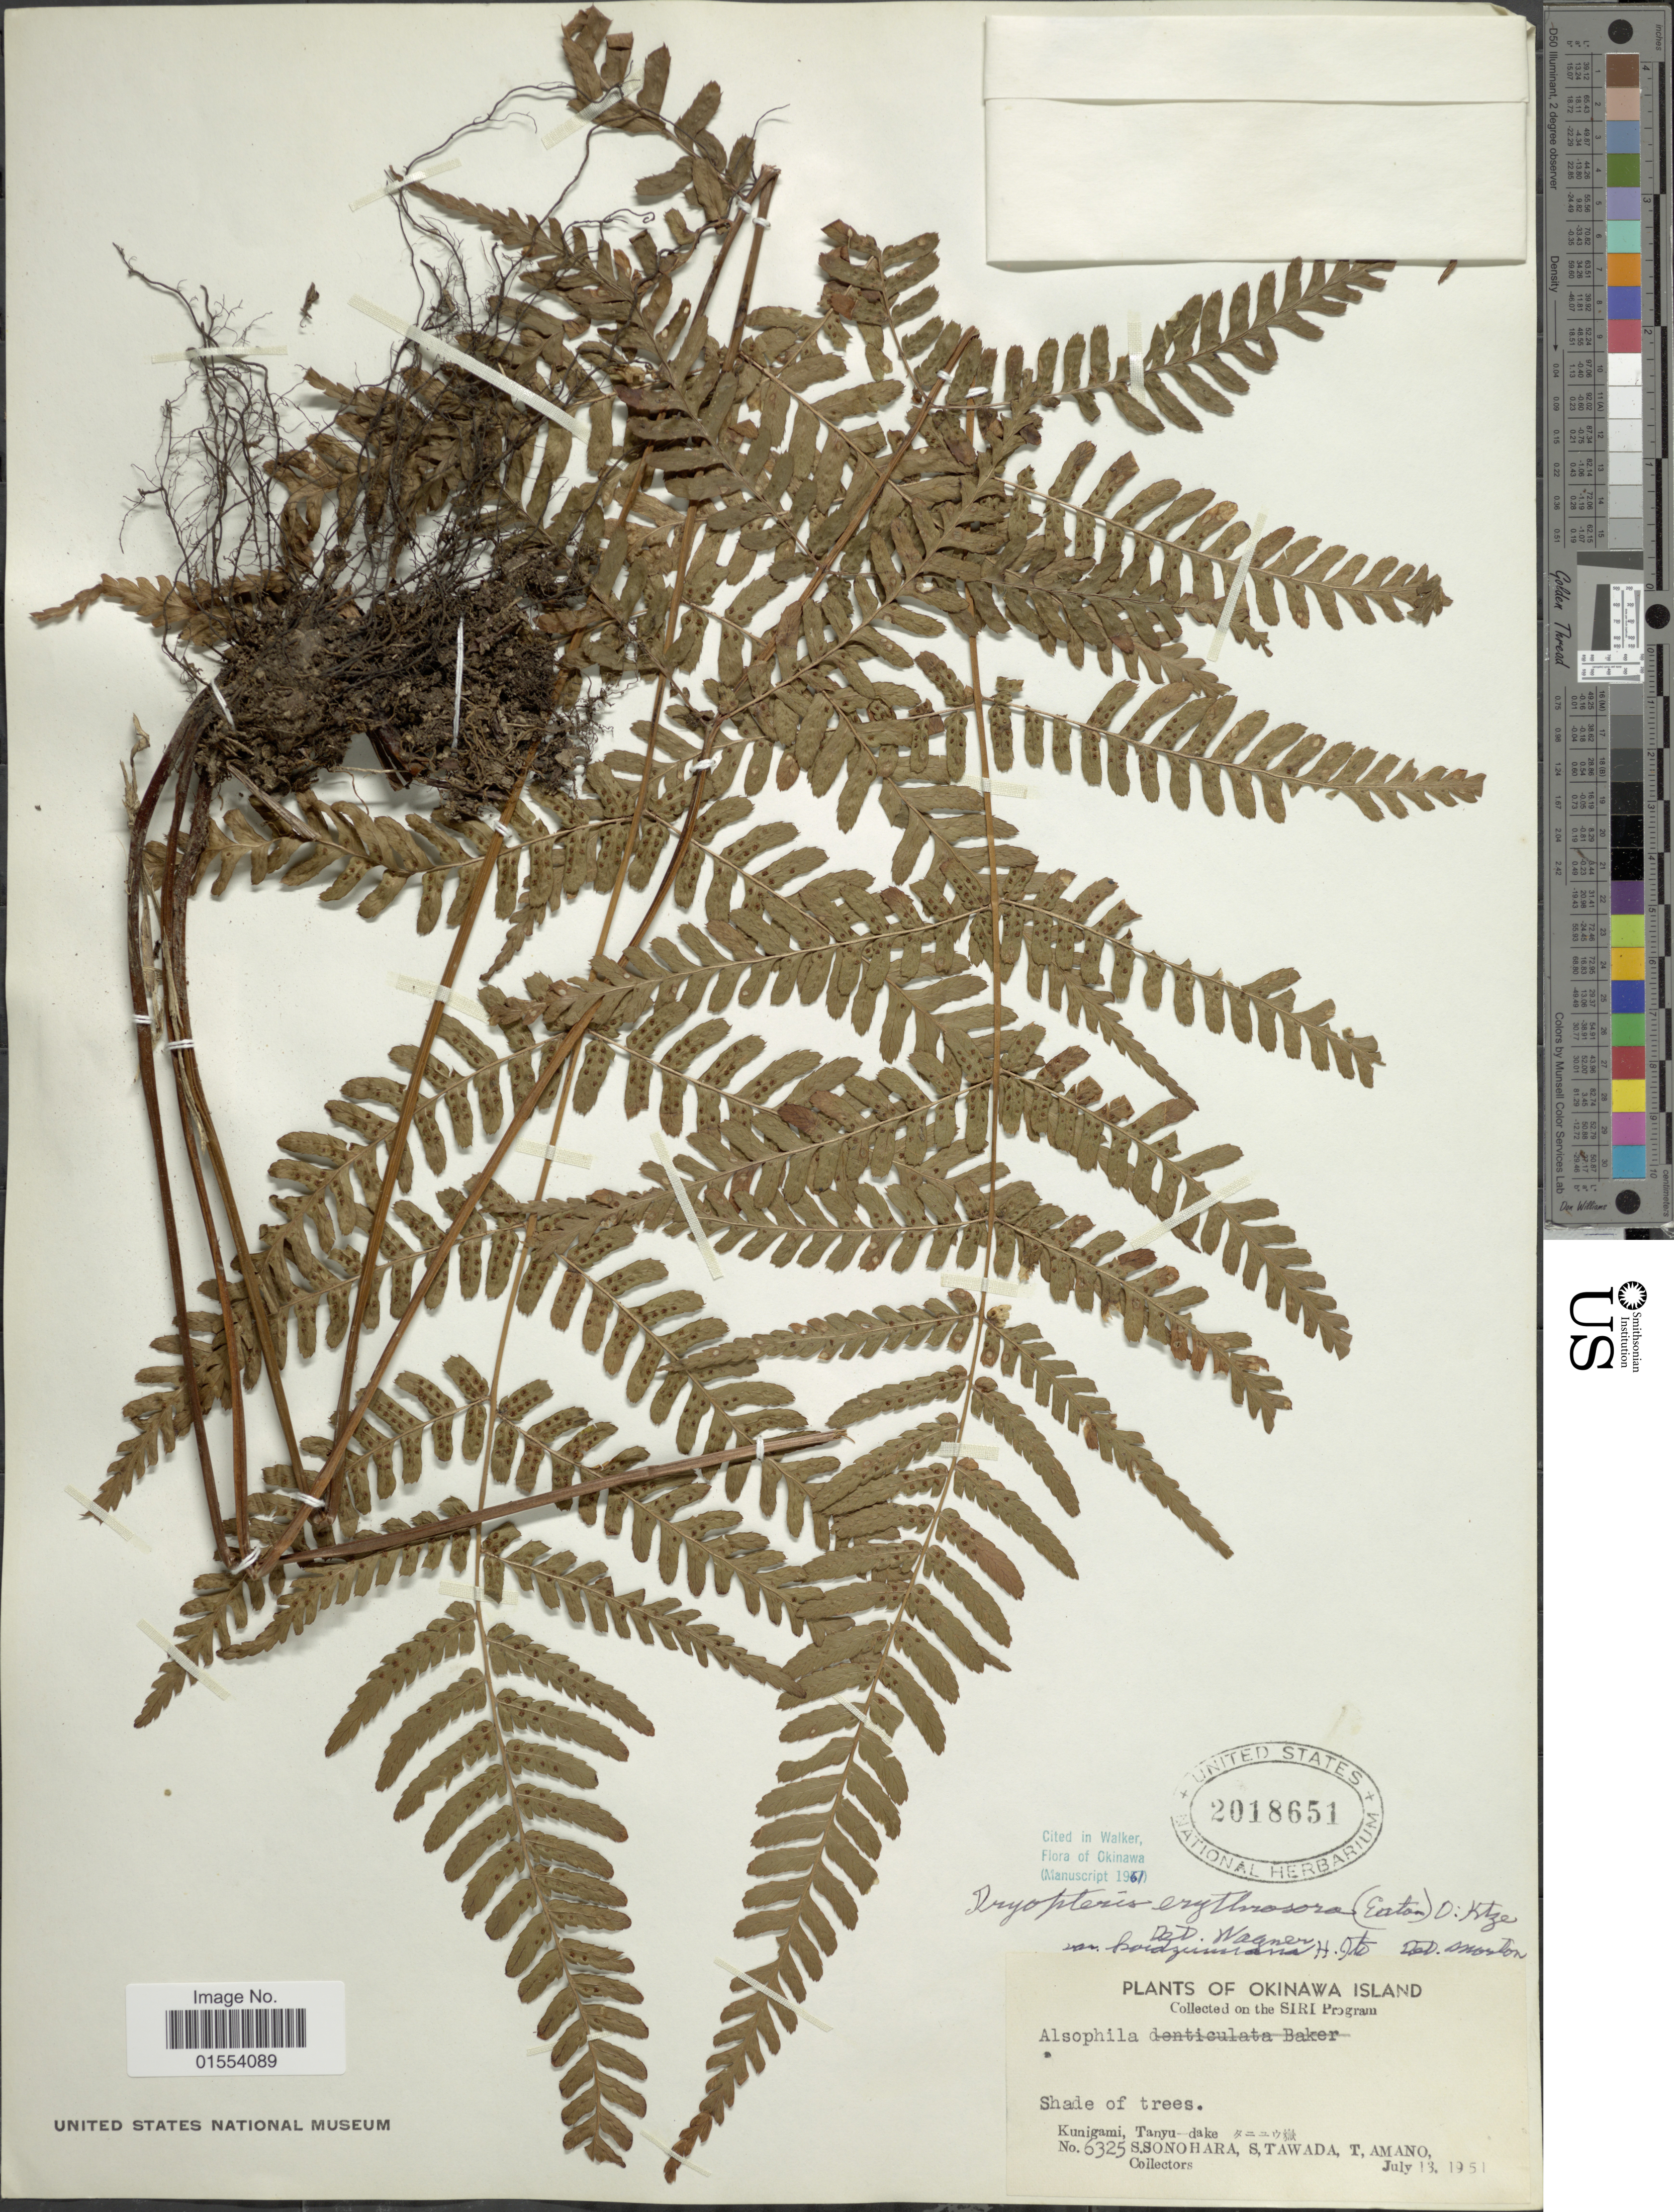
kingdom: Plantae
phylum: Tracheophyta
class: Polypodiopsida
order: Polypodiales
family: Dryopteridaceae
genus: Dryopteris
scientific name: Dryopteris erythrosora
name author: (D.C. Eaton) Kuntze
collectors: S. Sonohara, S. Tawada & T. Amano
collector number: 6325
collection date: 1951-07-13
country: Japan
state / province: Okinawa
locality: Okinawa Islands, Kunigami, Tanyu-dake X.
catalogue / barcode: US 2018651